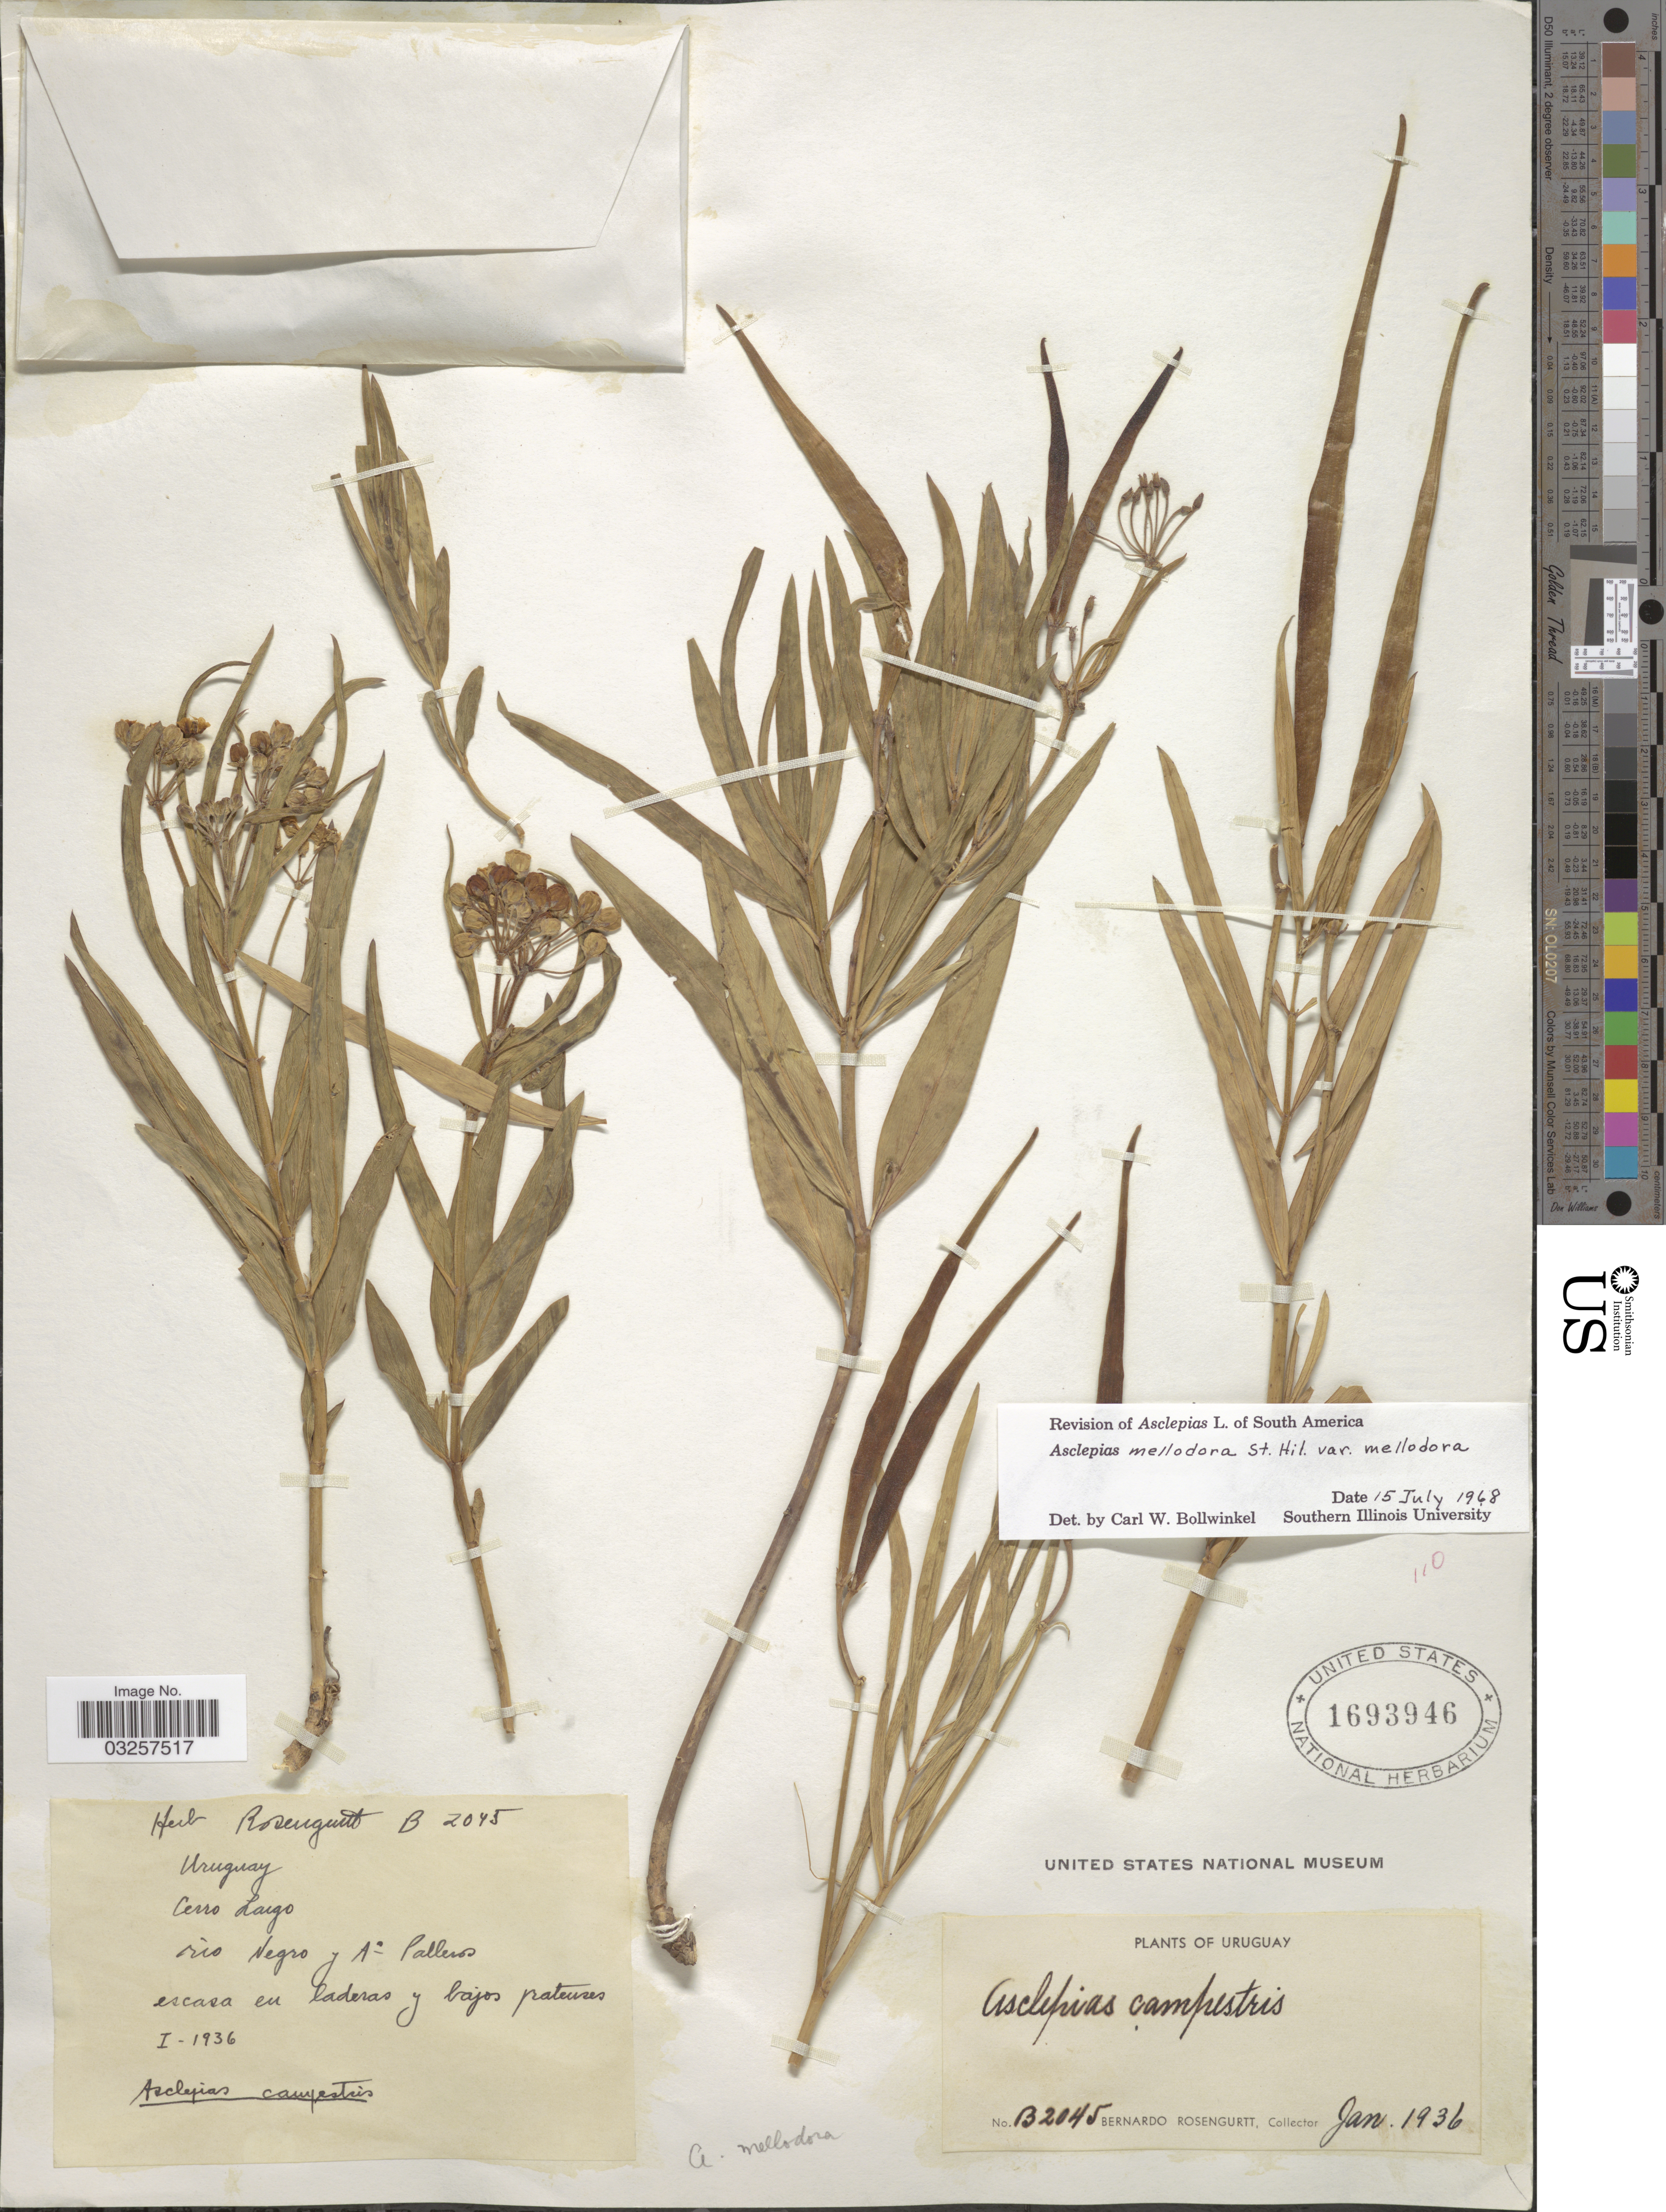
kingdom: Plantae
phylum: Tracheophyta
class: Magnoliopsida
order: Gentianales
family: Apocynaceae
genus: Asclepias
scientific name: Asclepias mellodora var. mellodora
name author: A. St.-Hil.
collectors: B. Rosengurtt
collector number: B2045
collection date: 1936-01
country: Uruguay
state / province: Cerro Largo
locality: Rio Negro y Ao Palleros escasa en laderas y bajos patures.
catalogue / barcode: US 1693946